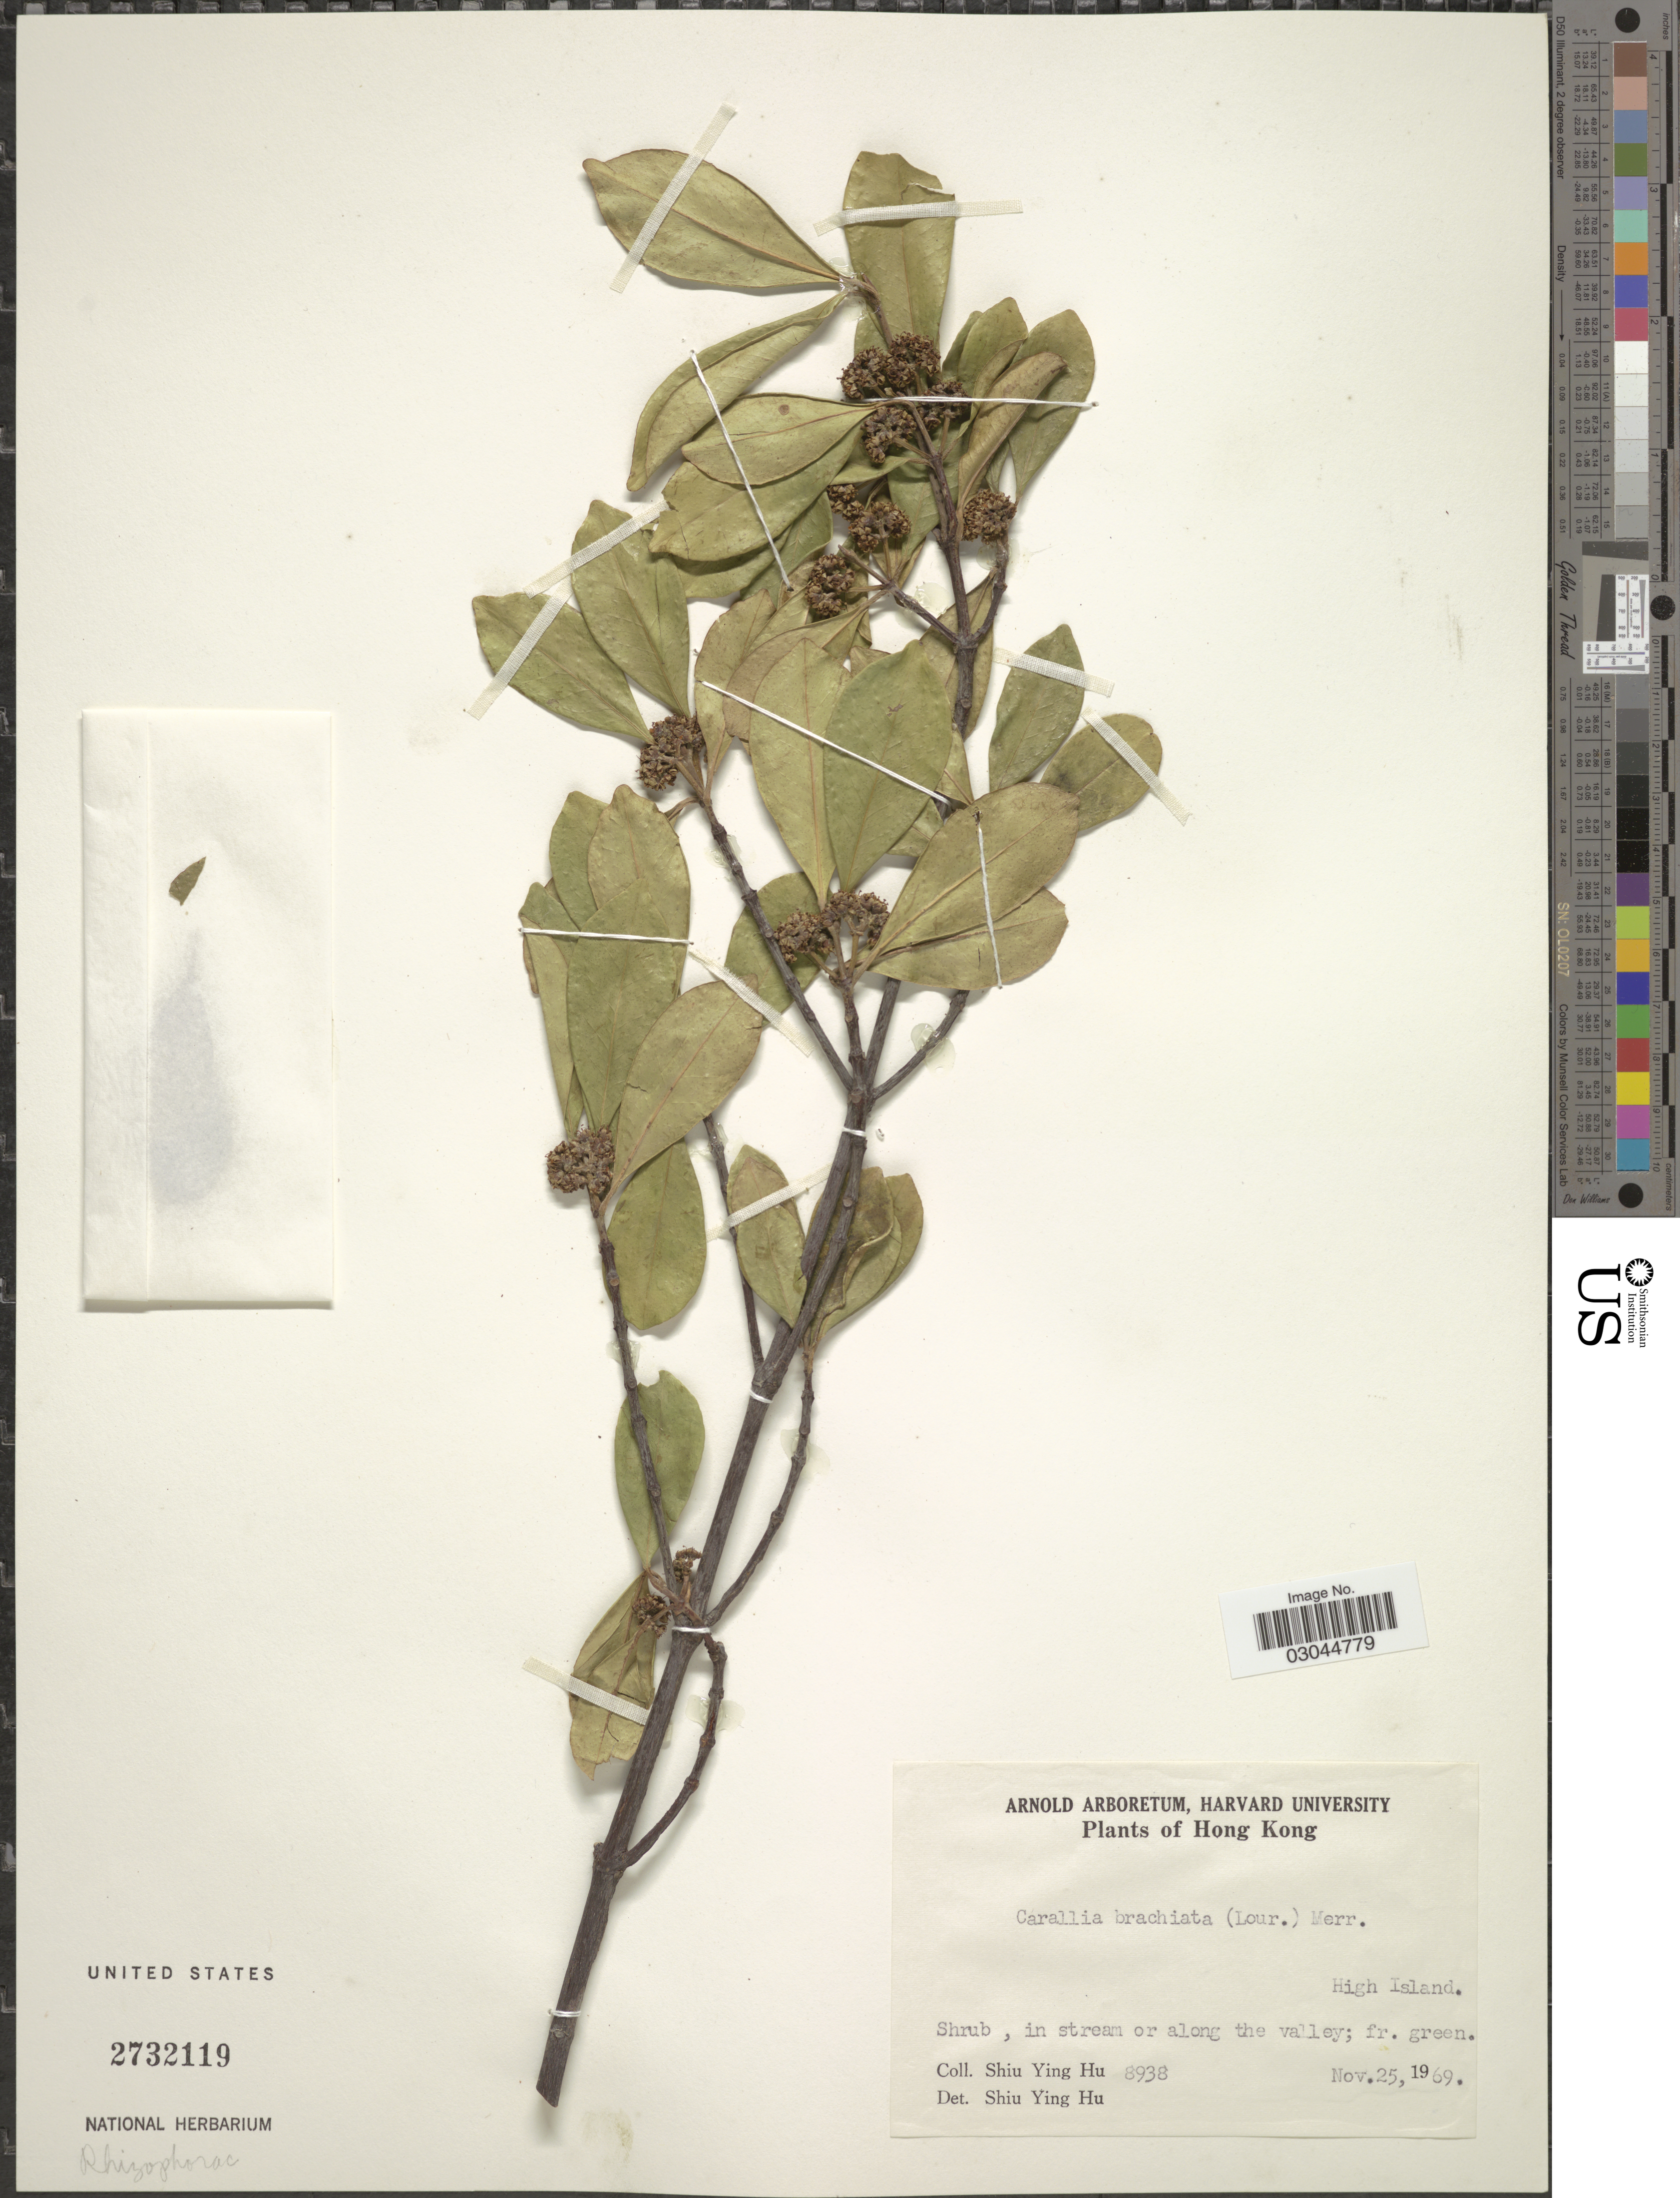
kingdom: Plantae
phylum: Tracheophyta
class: Magnoliopsida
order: Malpighiales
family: Rhizophoraceae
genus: Carallia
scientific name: Carallia brachiata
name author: (Lour.) Merr.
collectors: S. Y. Hu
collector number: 8938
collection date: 1969-11-25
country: China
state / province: Hong Kong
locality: High Island.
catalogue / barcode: US 2732119